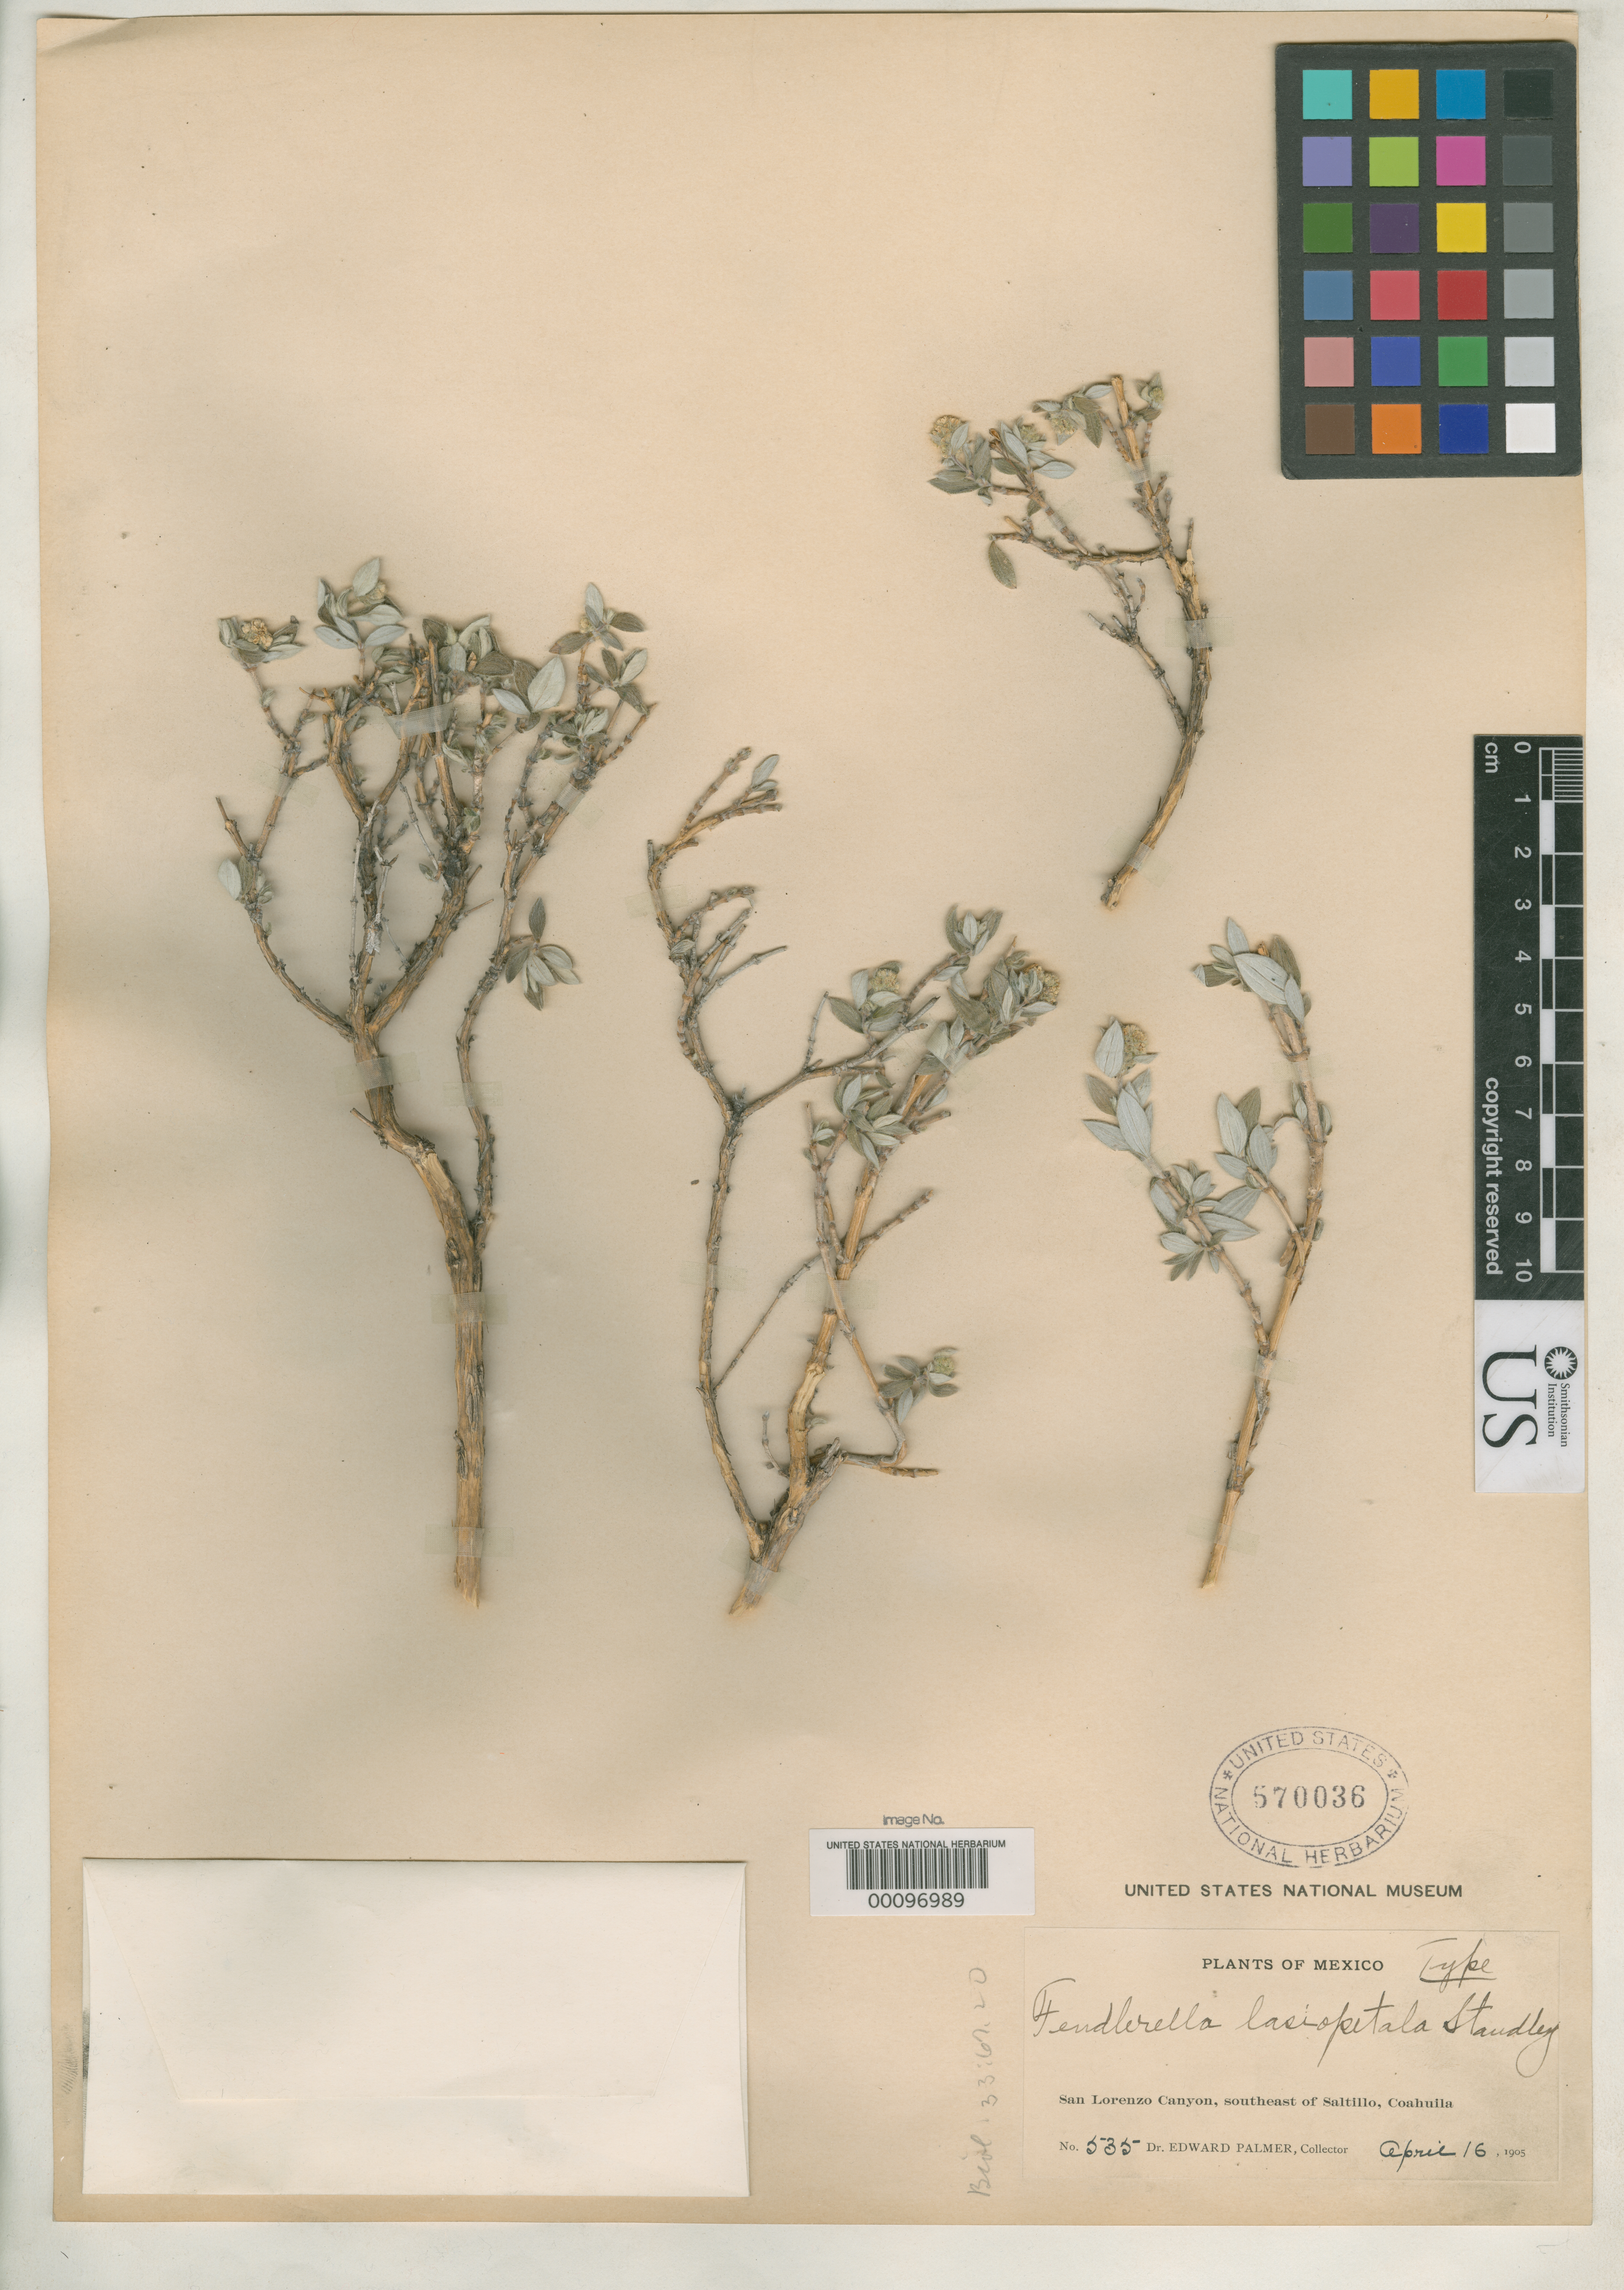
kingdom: Plantae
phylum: Tracheophyta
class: Magnoliopsida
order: Cornales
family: Hydrangeaceae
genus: Fendlerella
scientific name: Fendlerella lasiopetala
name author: Standl.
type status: Holotype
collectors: E. Palmer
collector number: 535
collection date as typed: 16 Apr 1905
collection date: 1905-04-16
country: Mexico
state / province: Coahuila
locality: San Lorenzo Canyon, SE of Saltillo.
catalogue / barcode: US 570036